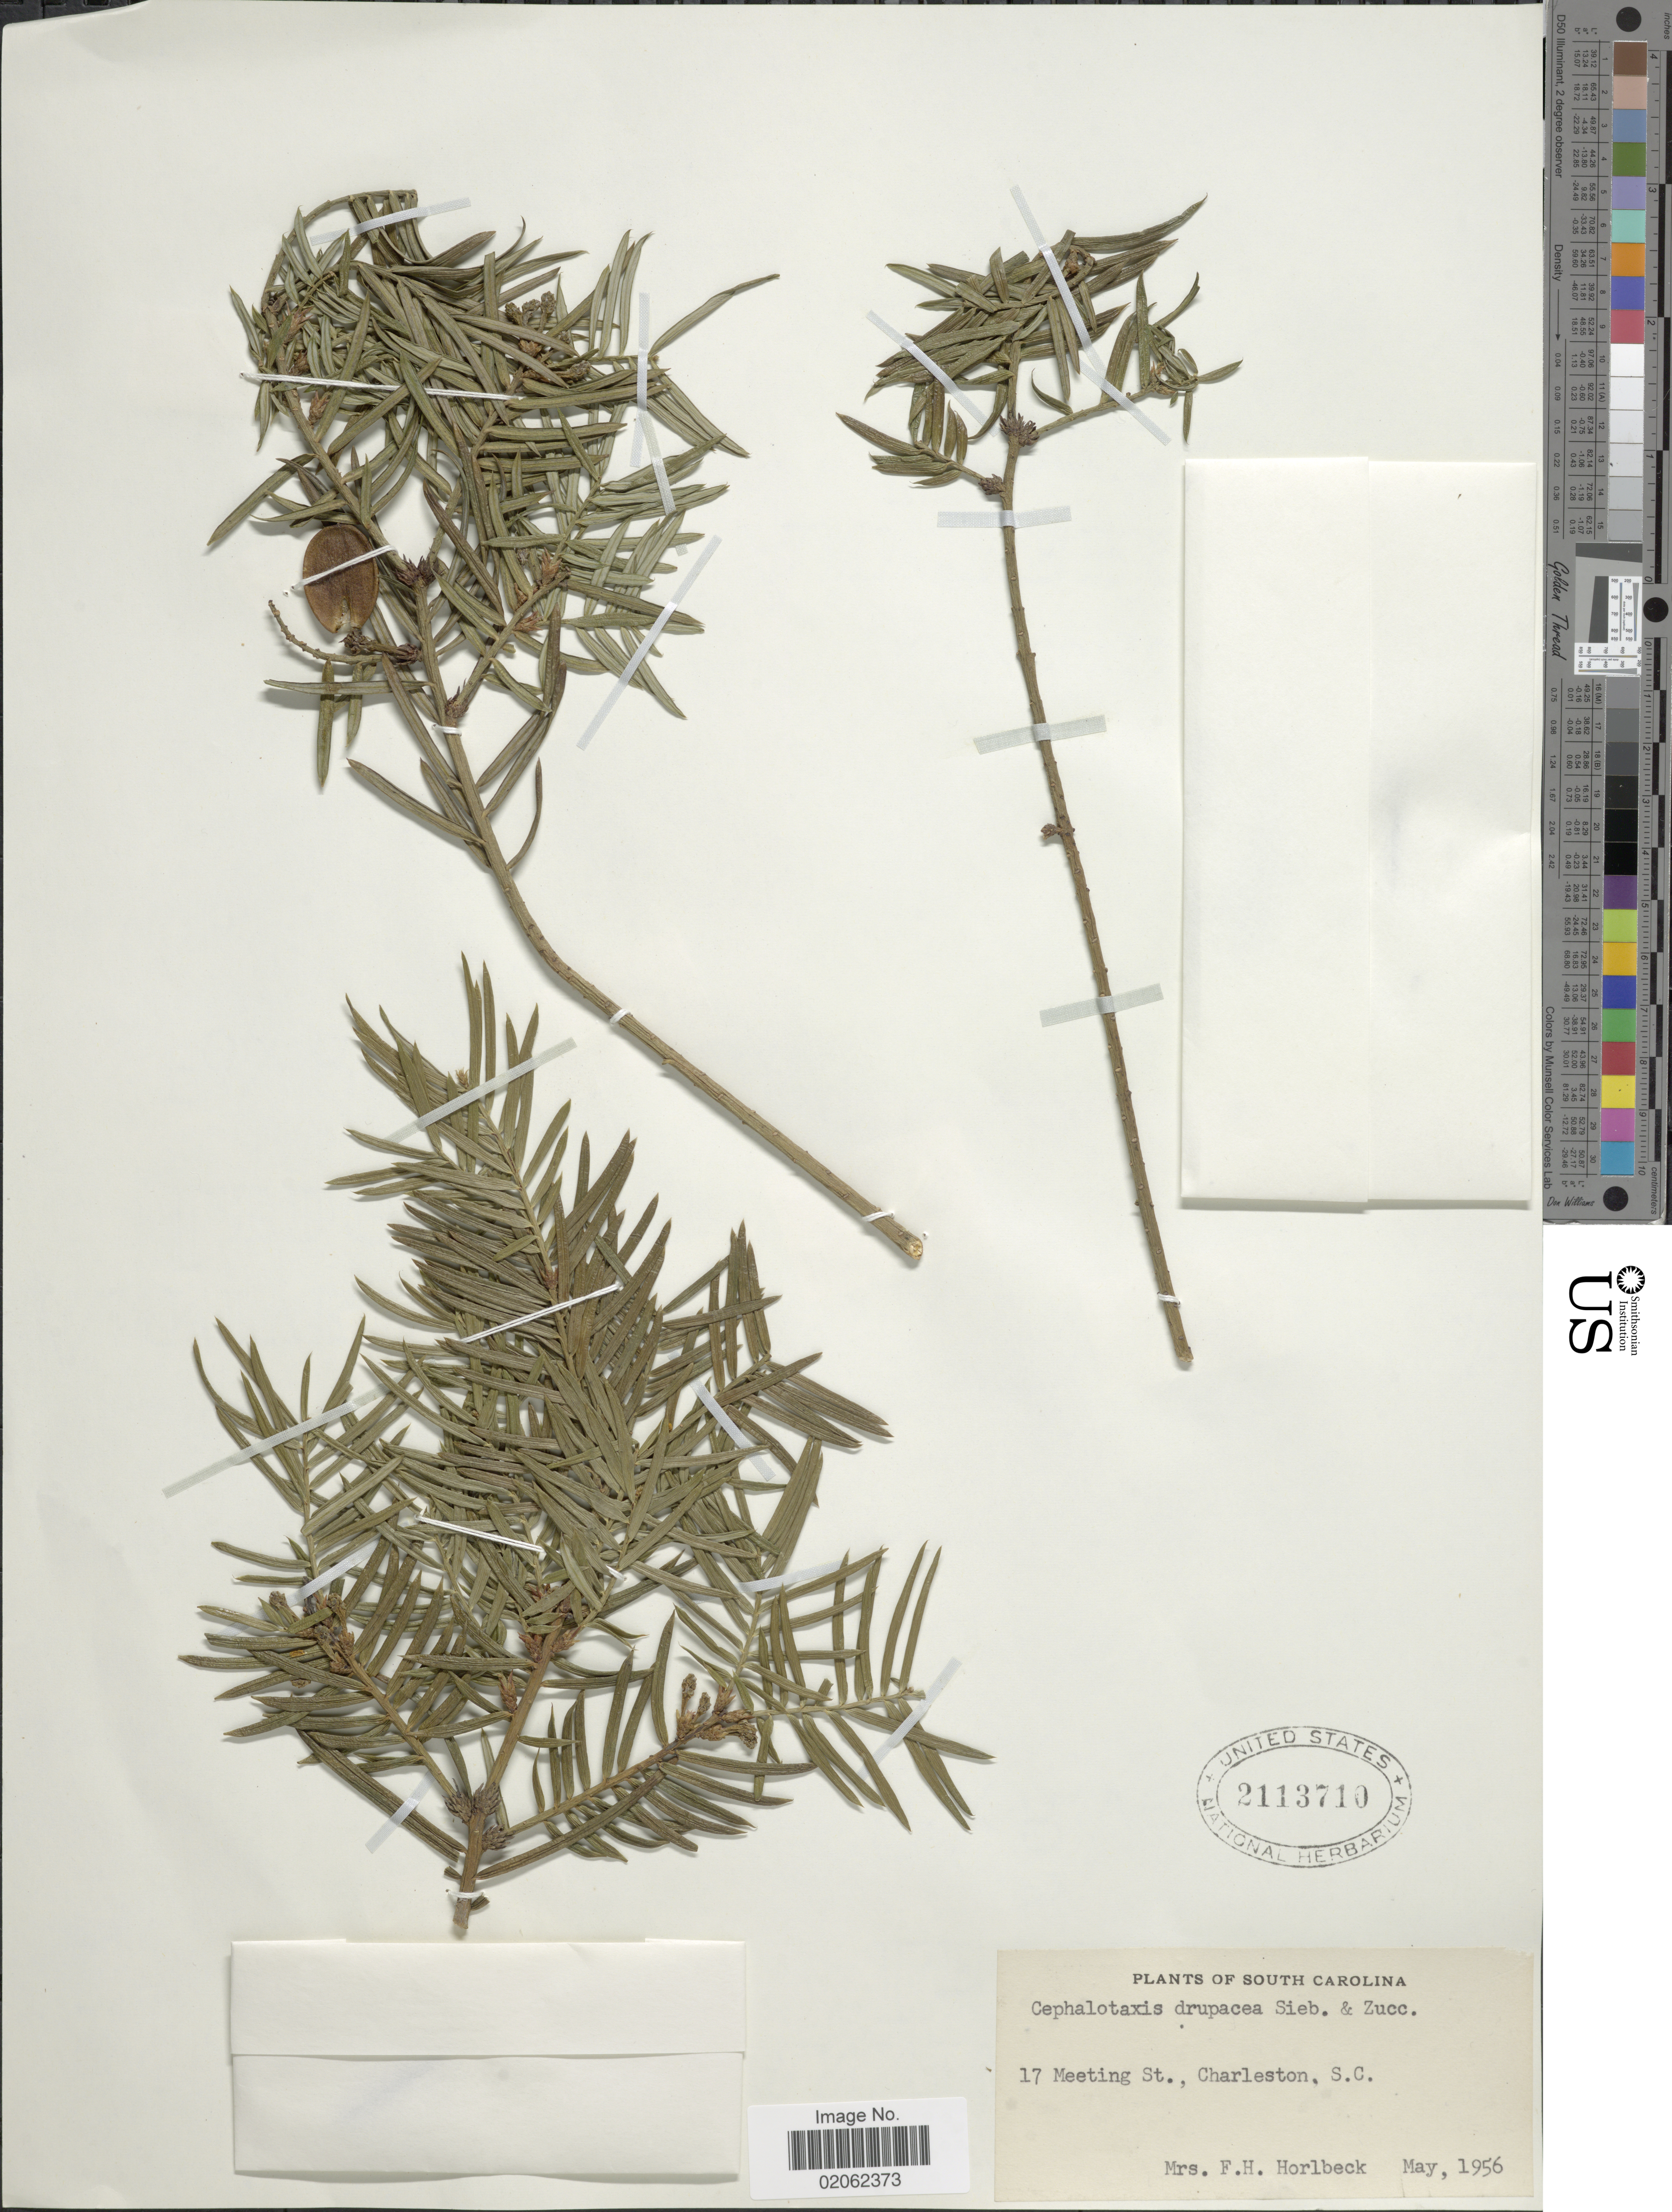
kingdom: Plantae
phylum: Tracheophyta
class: Pinopsida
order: Pinales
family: Cephalotaxaceae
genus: Cephalotaxus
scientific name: Cephalotaxus drupacea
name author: Siebold & Zucc.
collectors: F. Horlbeck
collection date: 1956-05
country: United States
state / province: South Carolina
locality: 17 Meeting St., Charleston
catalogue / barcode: US 2113710